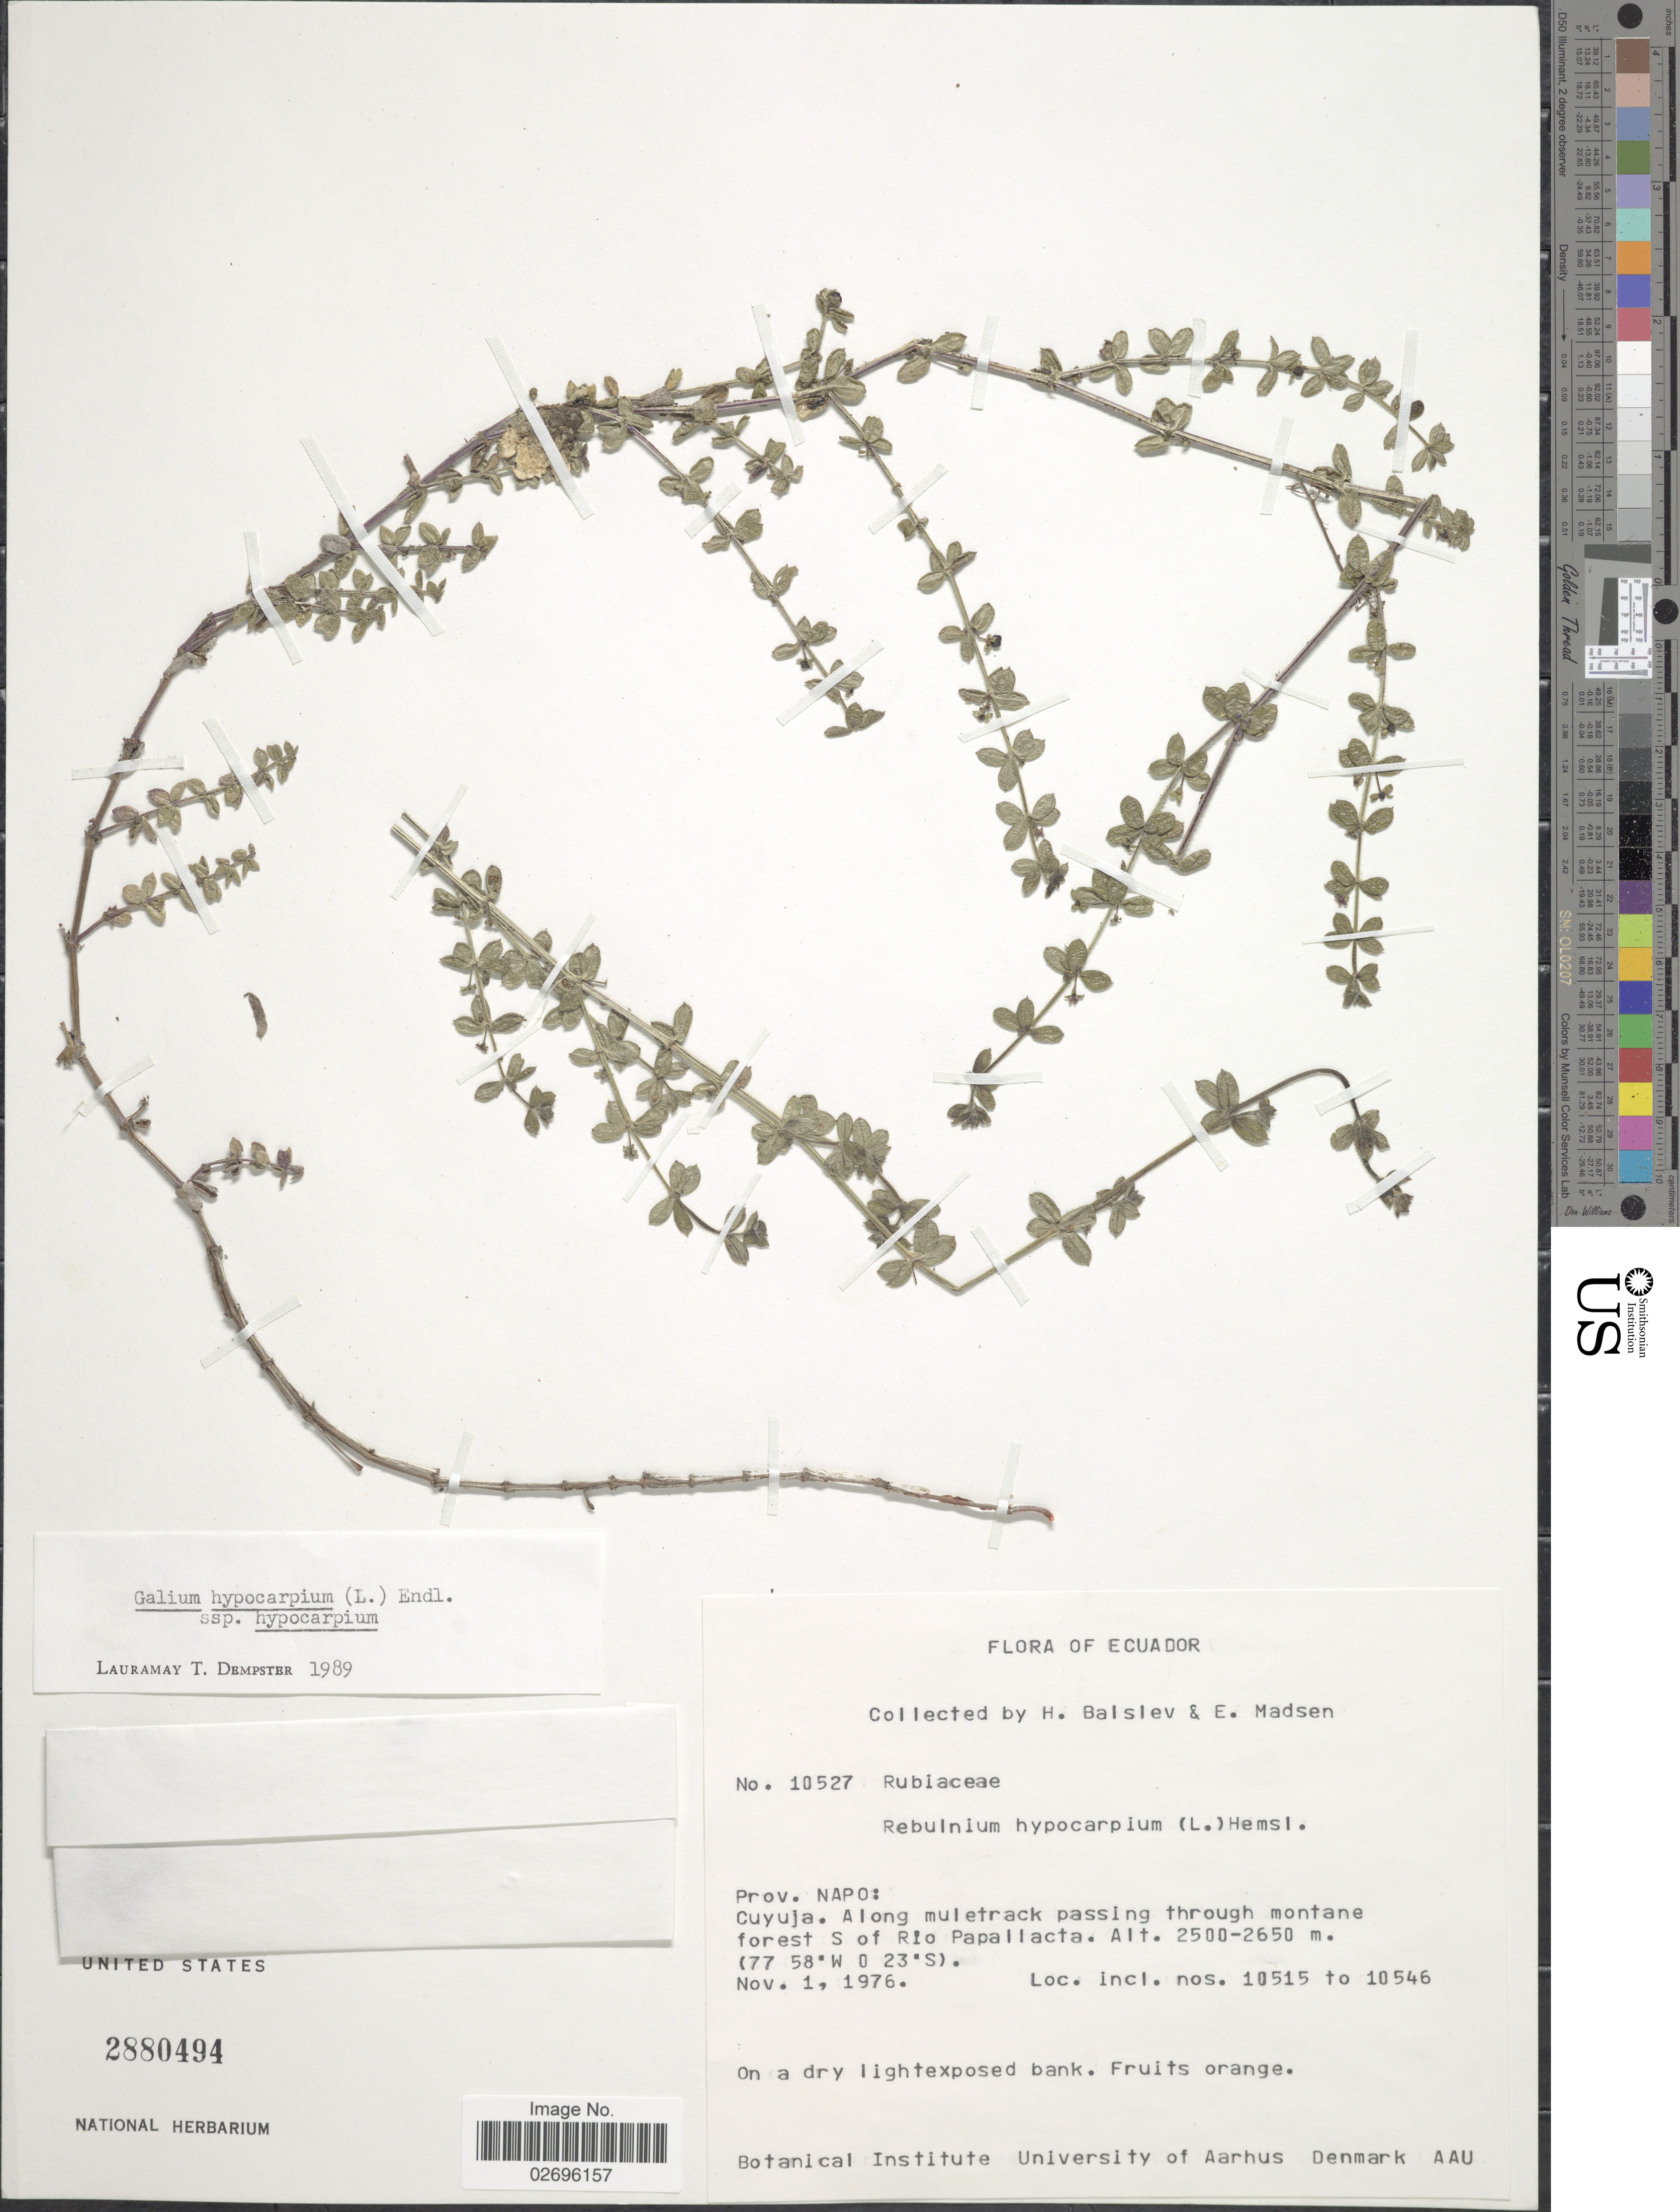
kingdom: Plantae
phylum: Tracheophyta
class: Magnoliopsida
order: Gentianales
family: Rubiaceae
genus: Galium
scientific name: Galium hypocarpium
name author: (L.) Endl. ex Griseb.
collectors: H. Balslev & E. Madsen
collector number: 10527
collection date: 1976-11-01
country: Ecuador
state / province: Napo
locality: Cuyuja. Along muletrack passing through montane forest S of Rio Papallacta. Incl. nos. 10515 to 10546 [unsure placement]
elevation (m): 2500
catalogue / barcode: US 2880494